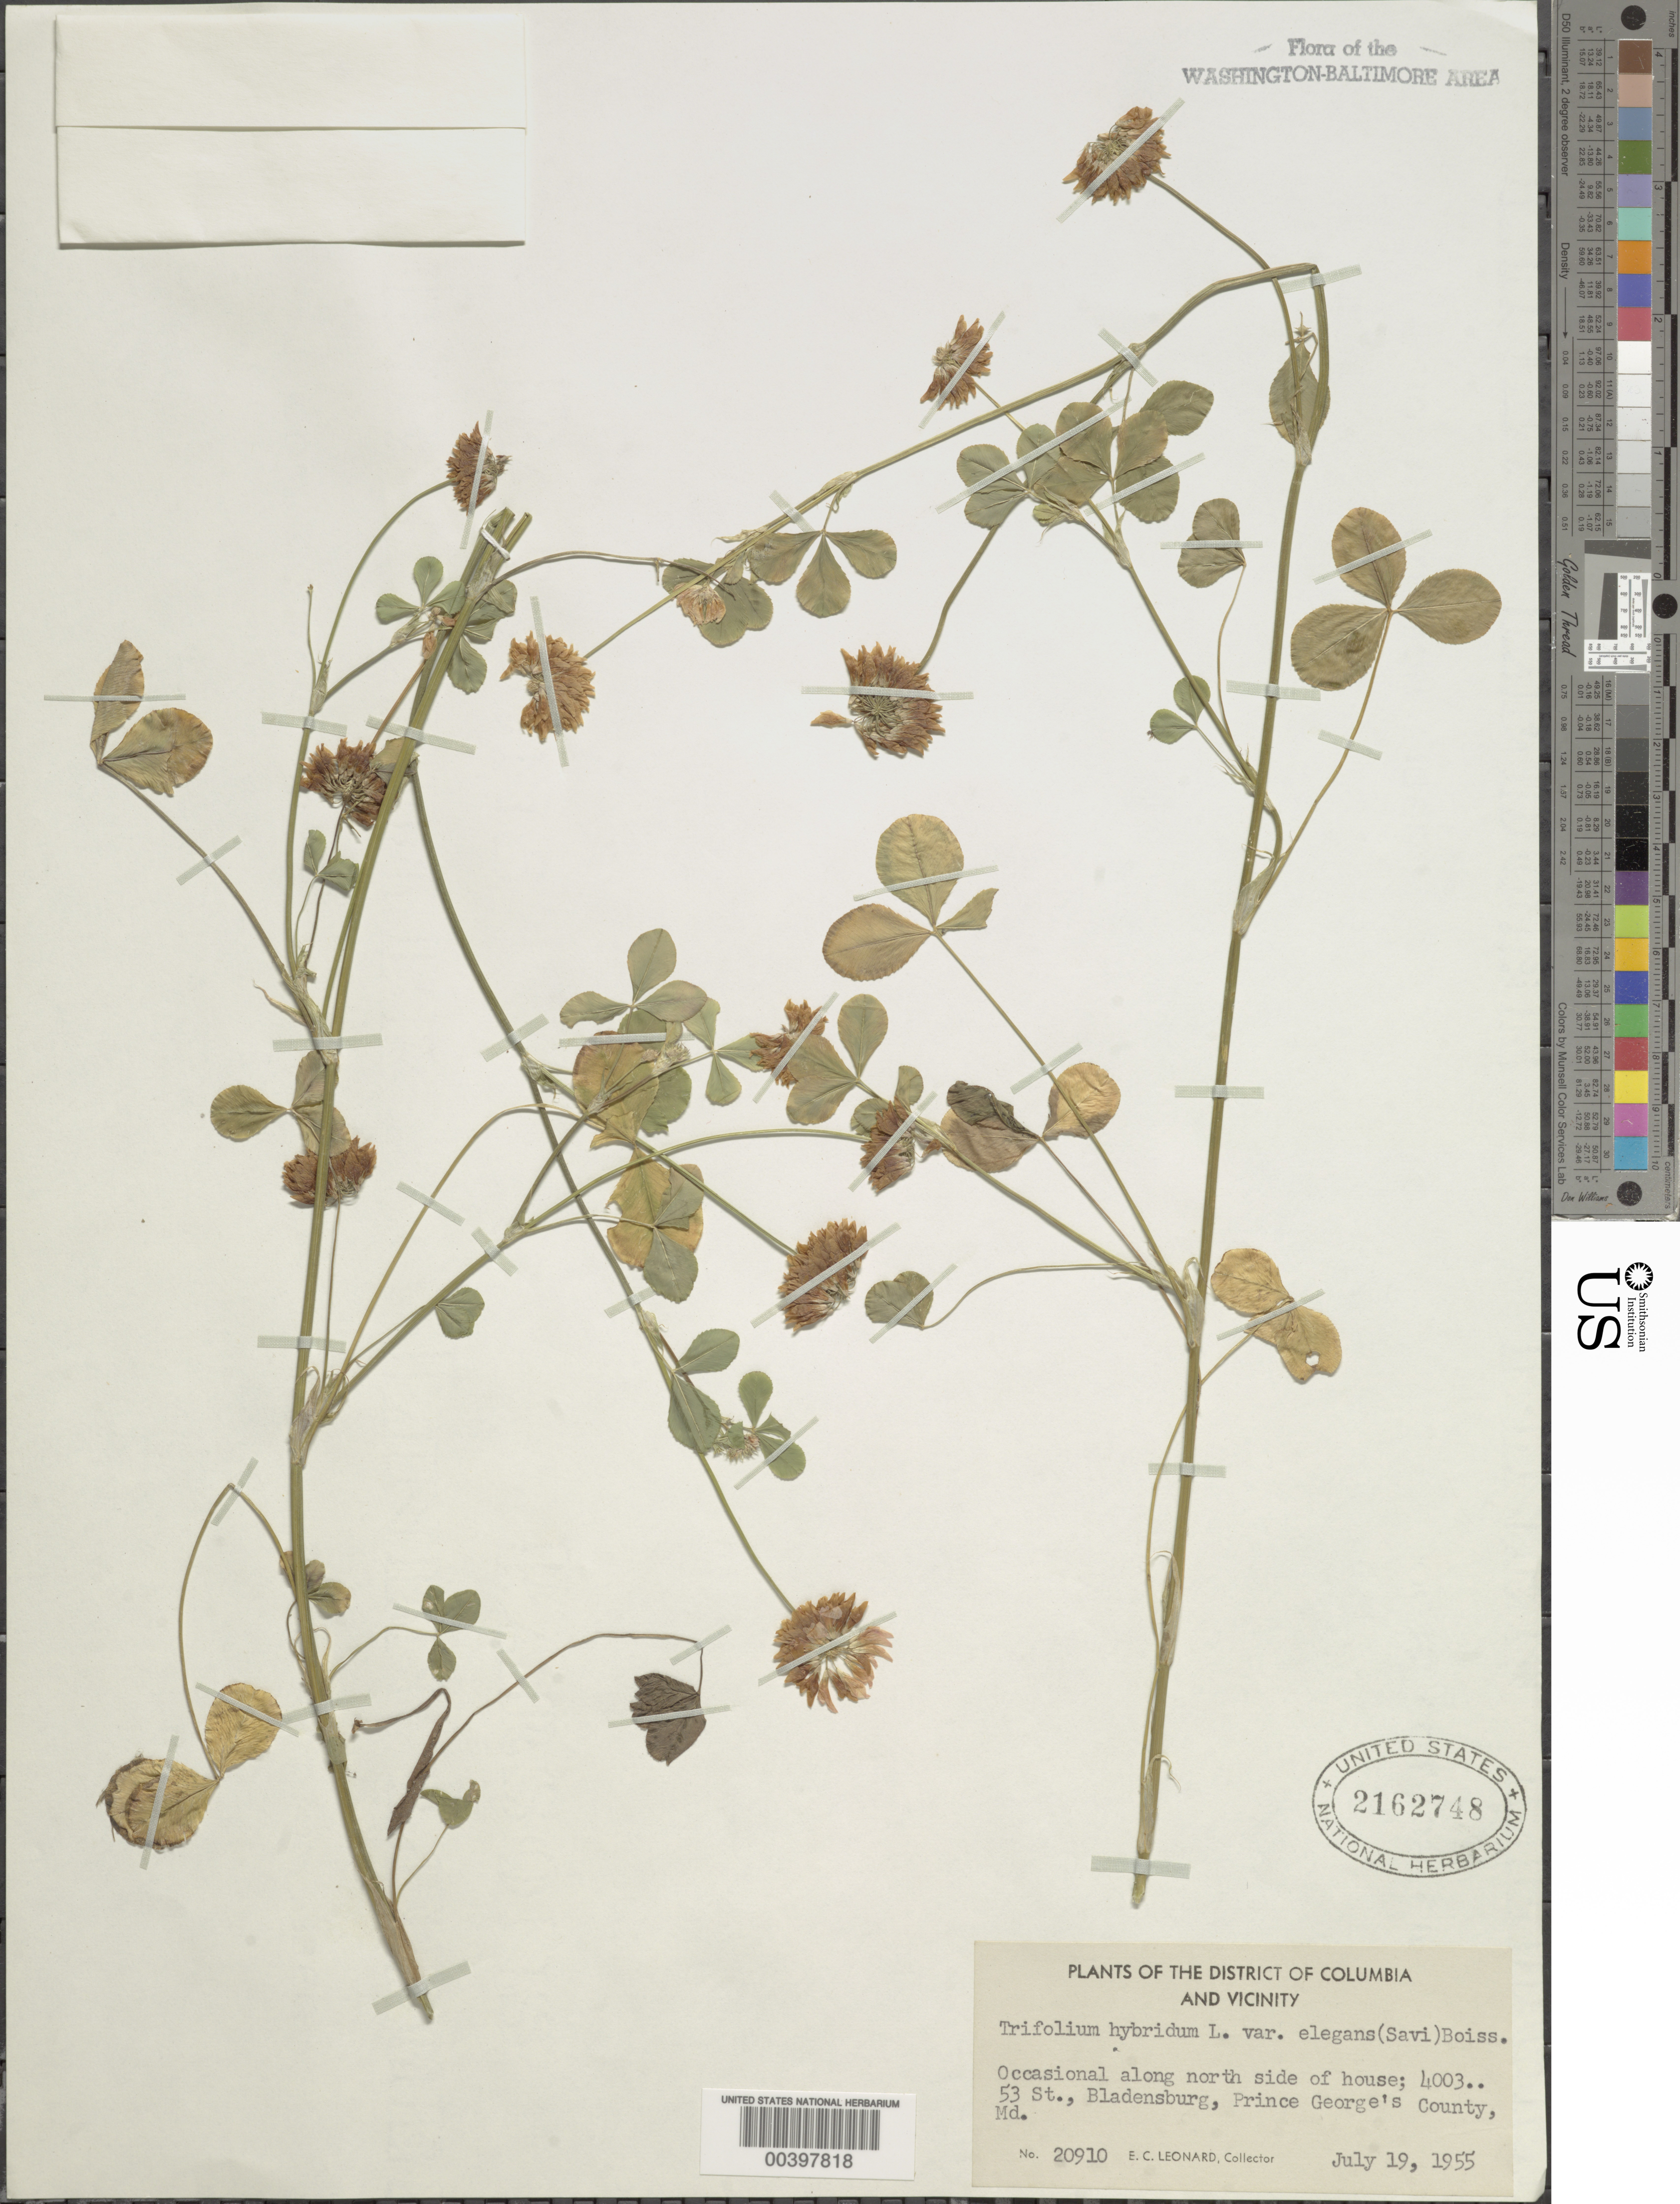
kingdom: Plantae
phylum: Tracheophyta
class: Magnoliopsida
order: Fabales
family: Fabaceae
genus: Trifolium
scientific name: Trifolium hybridum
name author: L.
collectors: E. C. Leonard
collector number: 20910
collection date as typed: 19 Jul 1955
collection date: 1955-07-19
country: United States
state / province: Maryland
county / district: Prince George's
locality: Bladensburg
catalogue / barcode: US 2162748